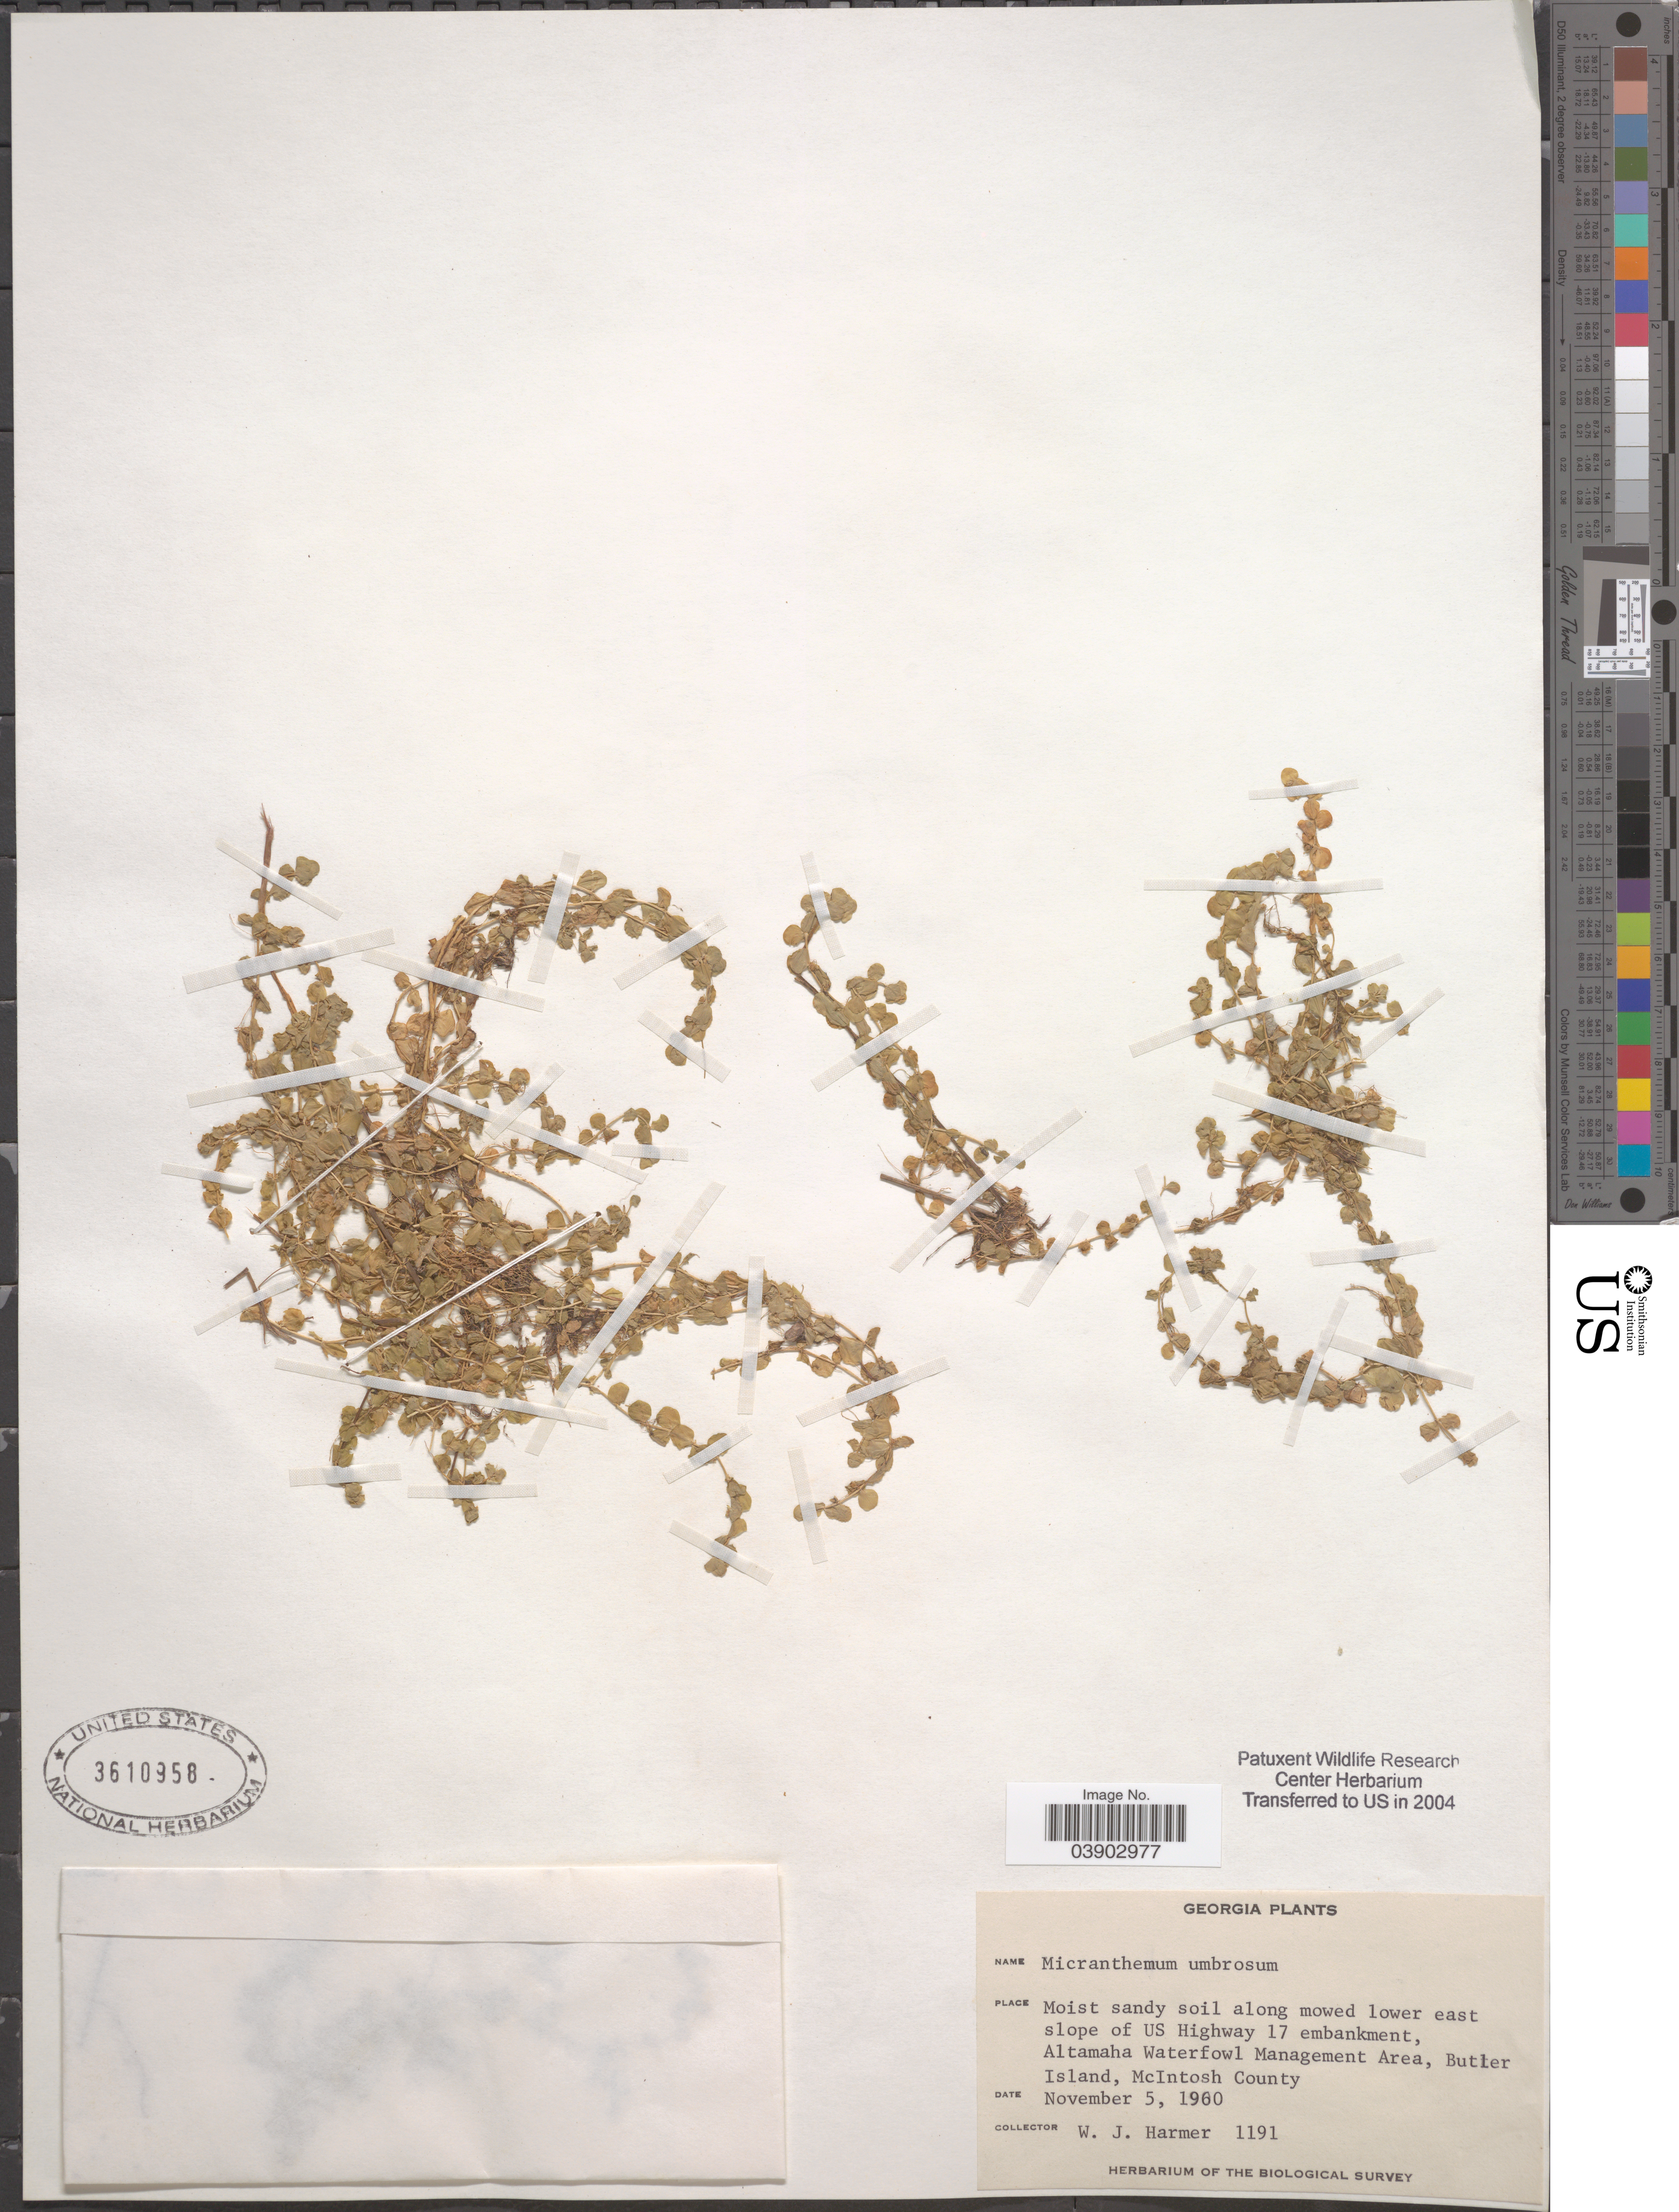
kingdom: Plantae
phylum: Tracheophyta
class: Magnoliopsida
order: Lamiales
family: Linderniaceae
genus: Micranthemum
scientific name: Micranthemum umbrosum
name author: (J.F. Gmel.) S.F. Blake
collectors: W. Harmer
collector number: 1191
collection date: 1960-11-05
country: United States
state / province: Georgia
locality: Along mowed lower east slope of US Highway 17 embankment, Altamaha Waterfowl Management Area, Butler Island, McIntosh County.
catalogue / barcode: US 3610958